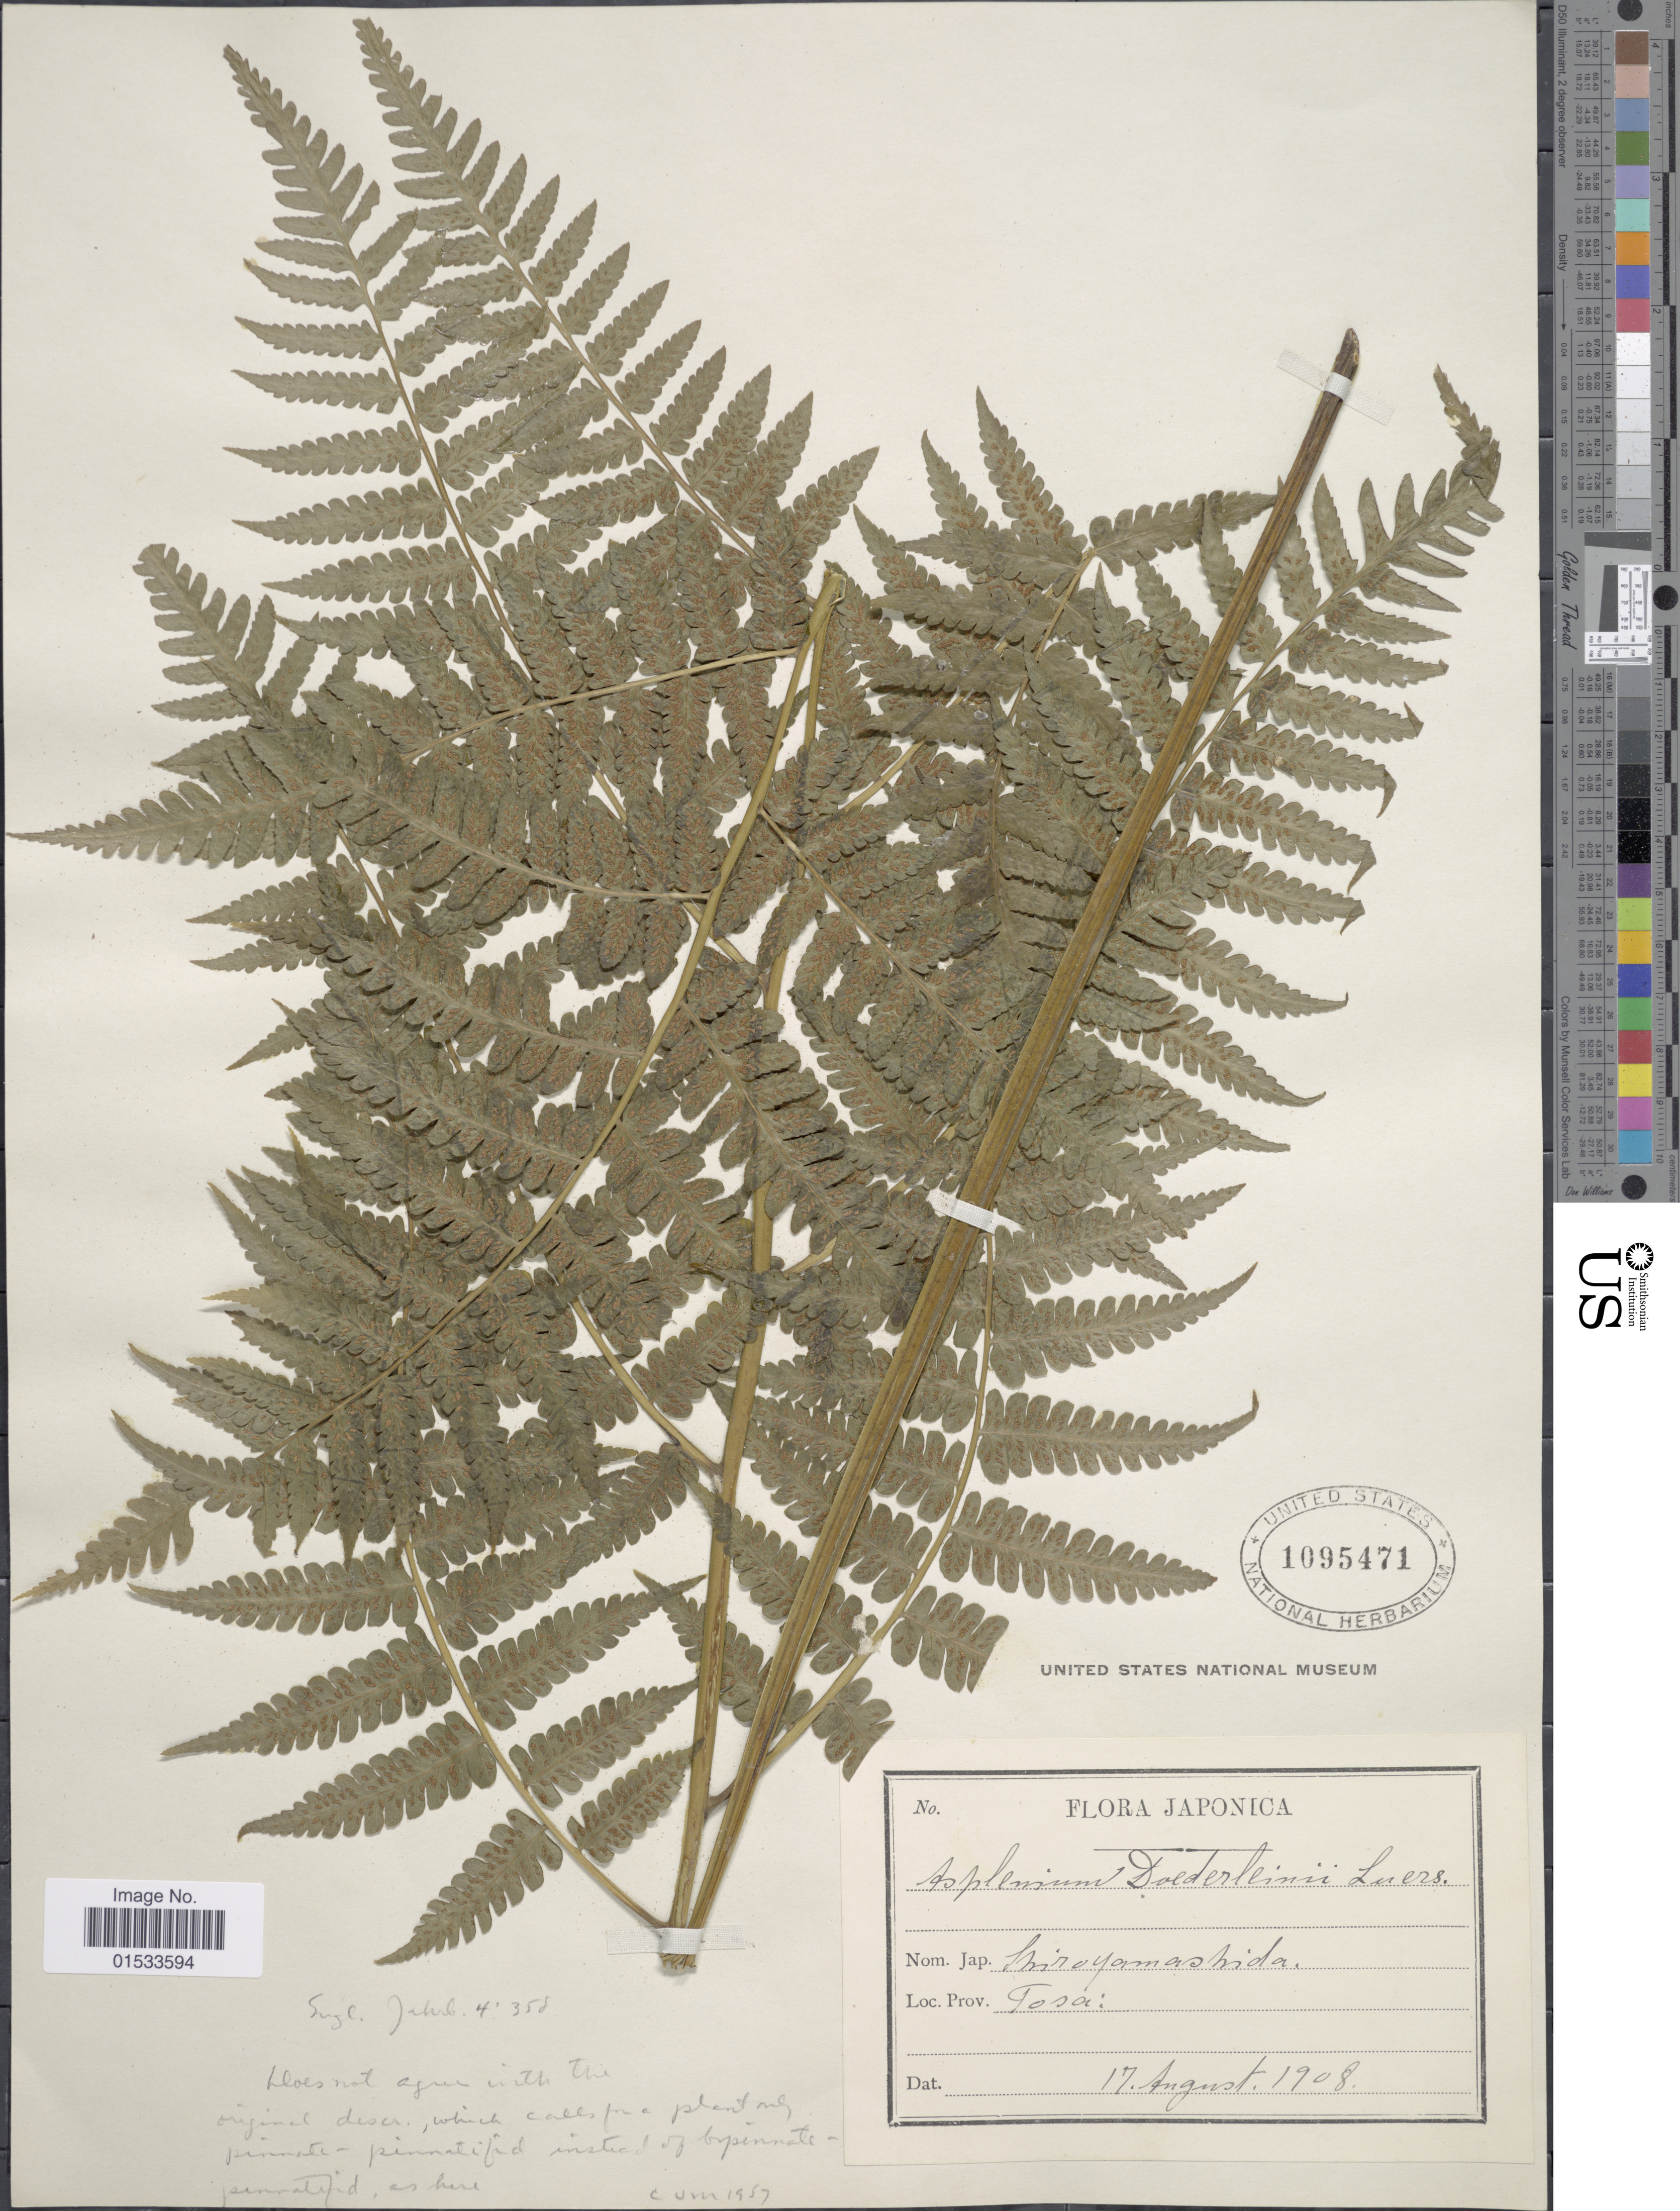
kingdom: Plantae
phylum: Tracheophyta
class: Polypodiopsida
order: Polypodiales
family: Athyriaceae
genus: Diplazium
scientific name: Diplazium doederleinii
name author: (Luerss.) Makino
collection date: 1908-08-17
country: Japan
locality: Tosa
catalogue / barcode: US 1095471